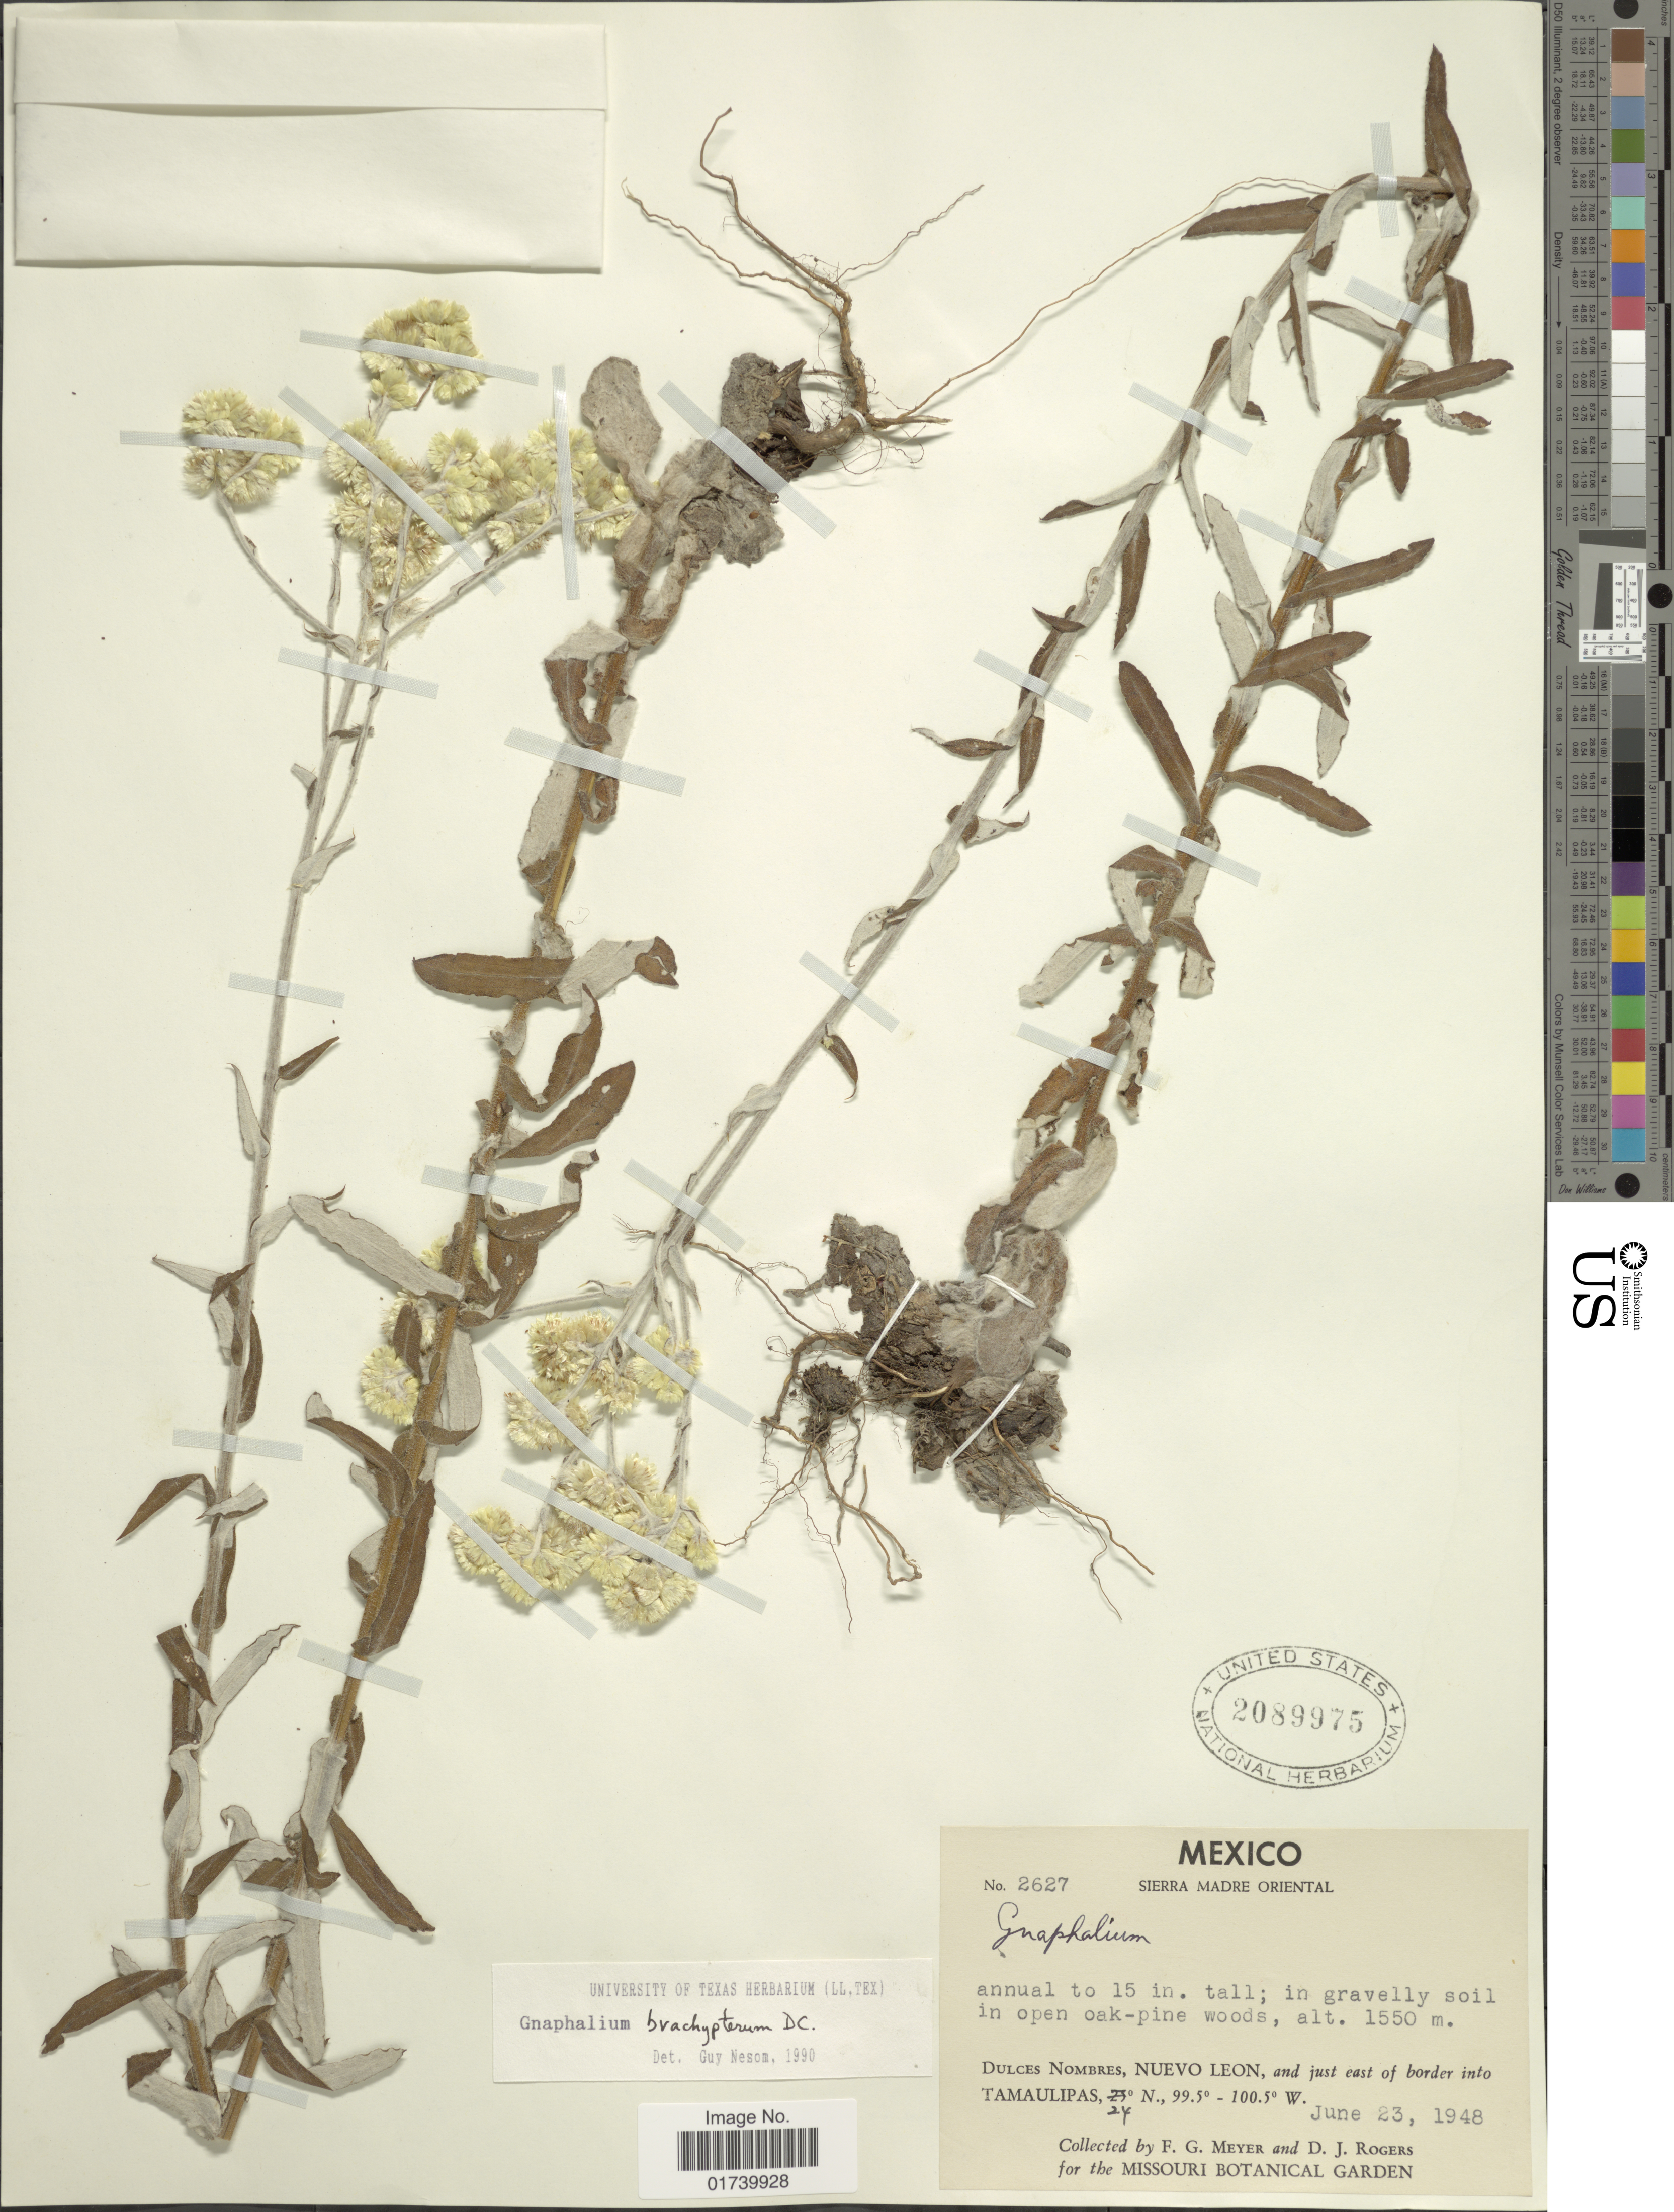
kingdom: Plantae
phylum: Tracheophyta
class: Magnoliopsida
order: Asterales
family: Asteraceae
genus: Pseudognaphalium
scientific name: Pseudognaphalium brachypterum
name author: (DC.) Anderb.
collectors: F. G. Meyer & D. J. Rogers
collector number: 2627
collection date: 1948-06-23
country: Mexico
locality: Sierra Madre Oriental, Dulces Nombres, Nuevo Leon, and just east of border into Tamaulipas.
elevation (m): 1550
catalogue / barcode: US 2089975